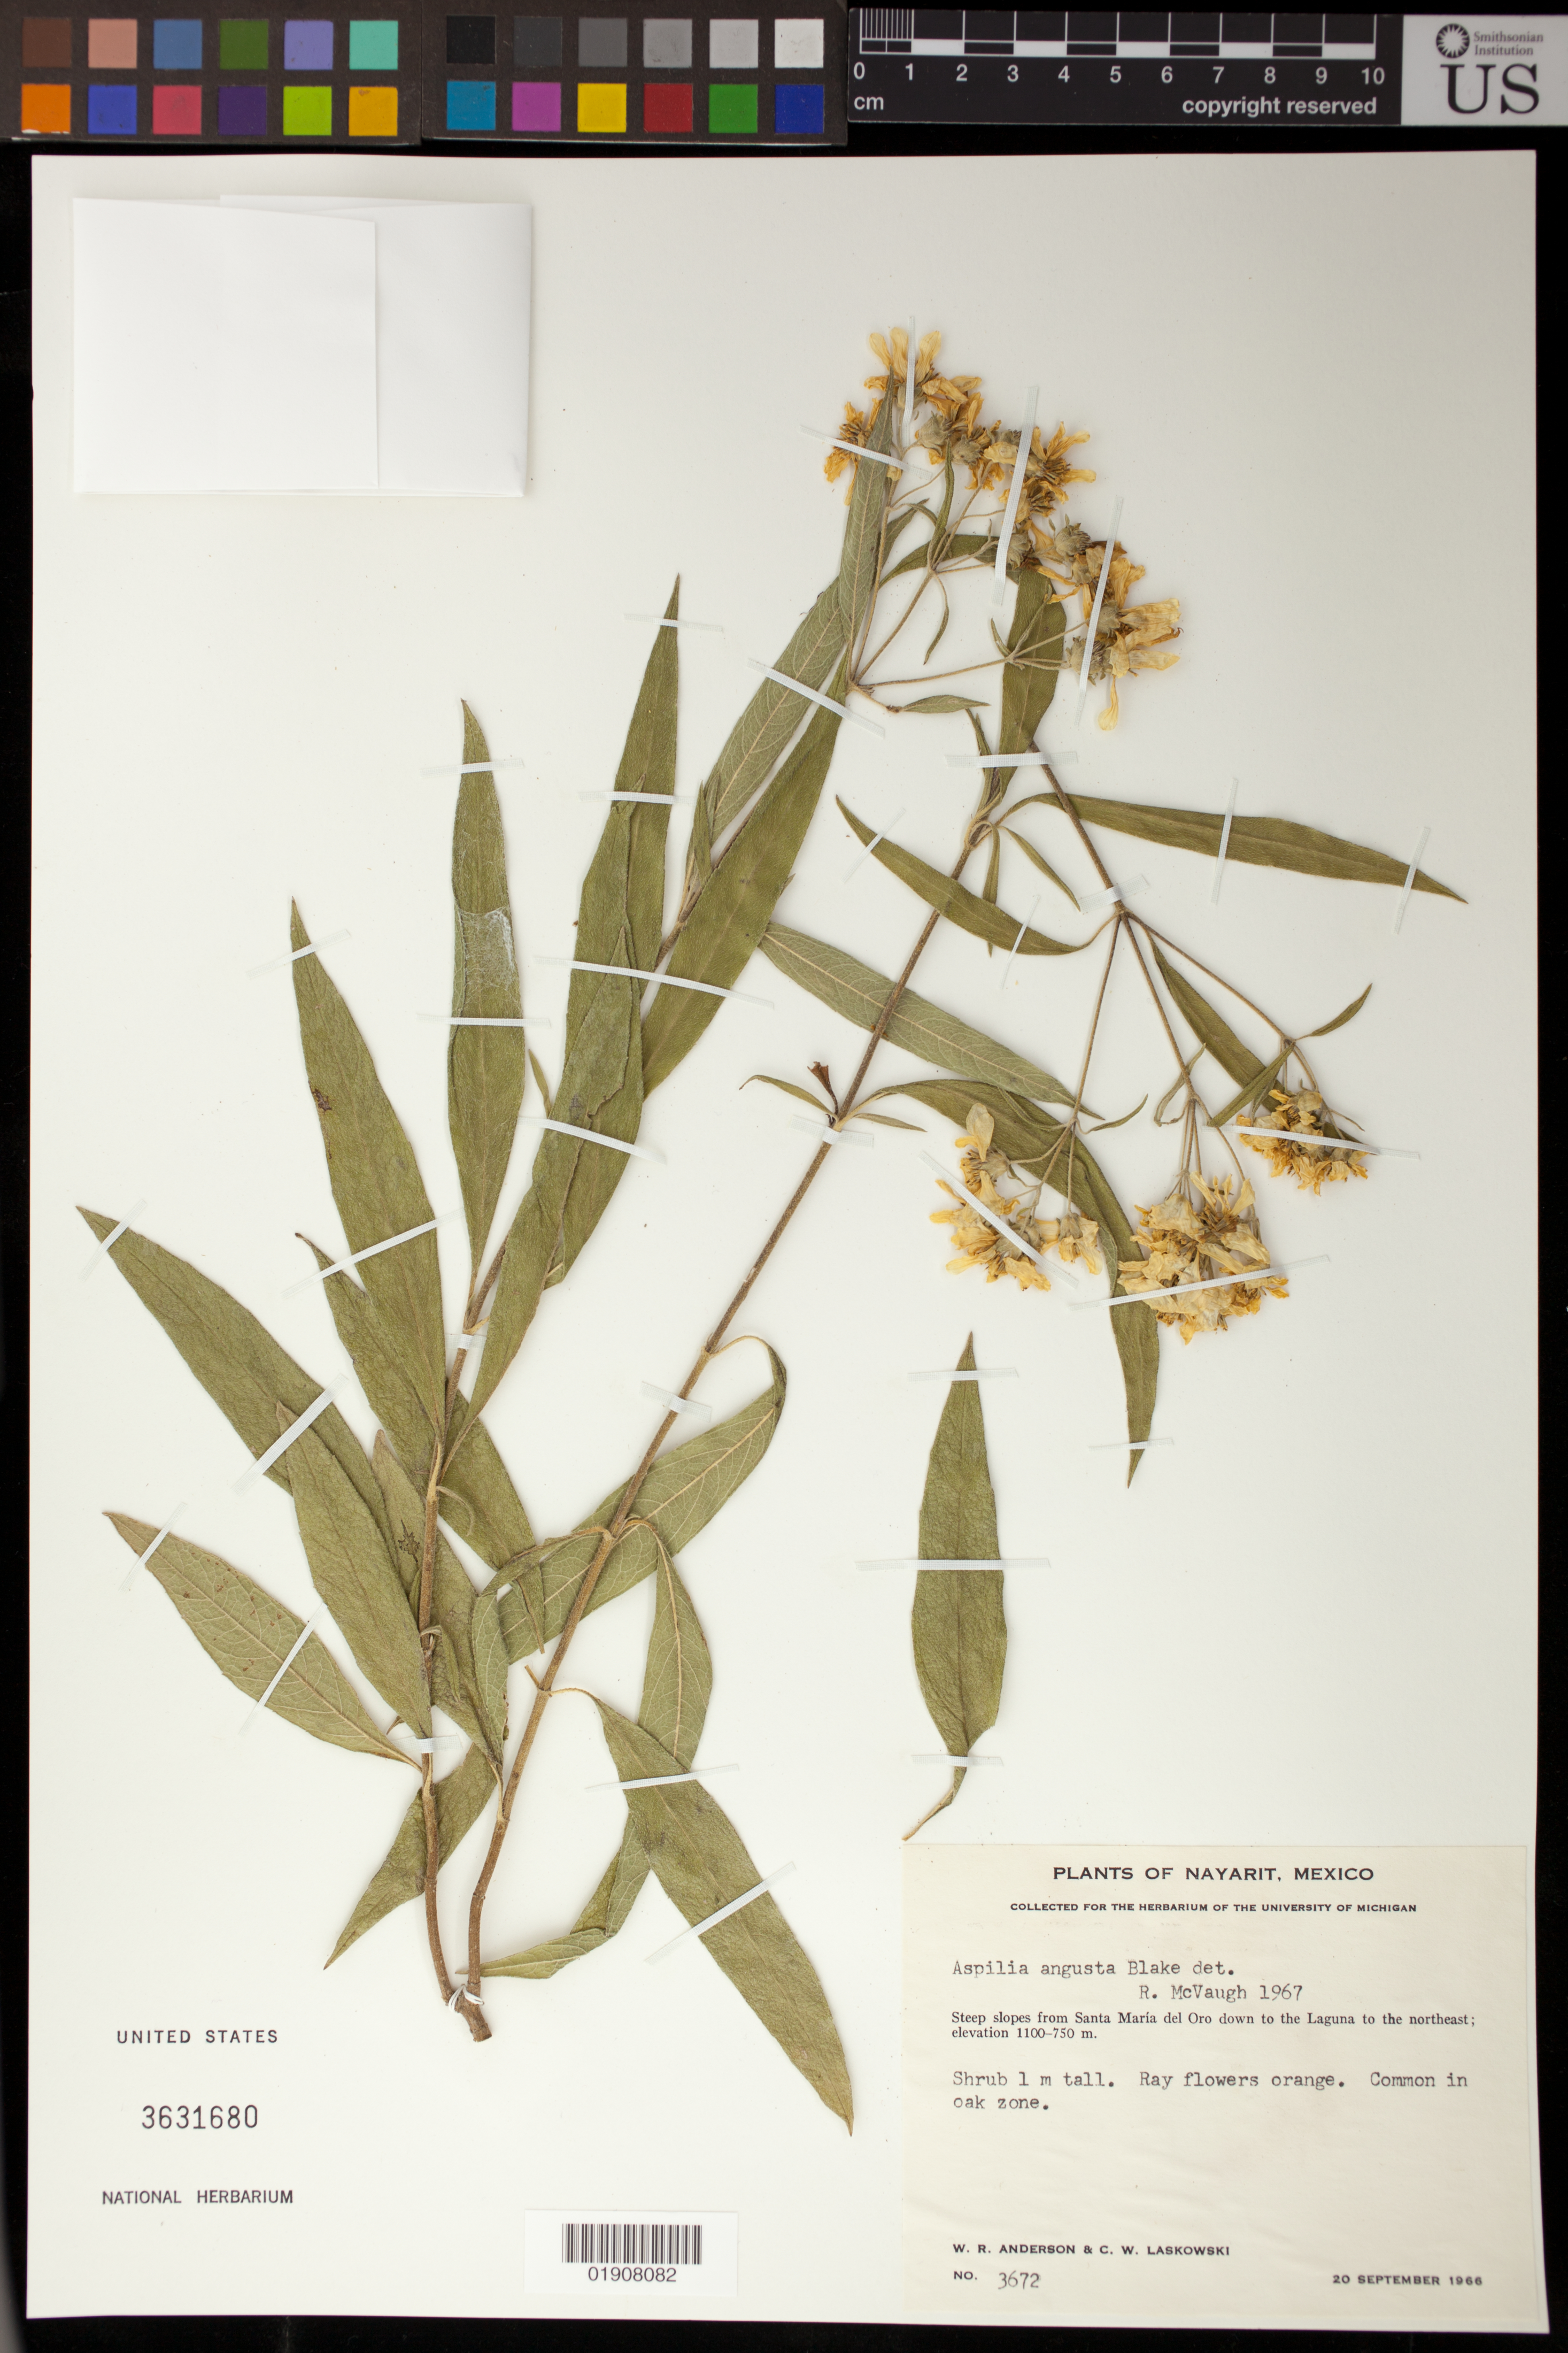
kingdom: Plantae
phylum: Tracheophyta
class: Magnoliopsida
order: Asterales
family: Asteraceae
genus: Aspilia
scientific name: Aspilia angusta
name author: S.F. Blake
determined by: McVaugh, R.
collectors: W. Anderson & C. Laskowski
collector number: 3672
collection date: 1966-09-20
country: Mexico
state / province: Nayarit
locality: Steep slopes from Santa Maria del Oro down to the Laguna to the northeast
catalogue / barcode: US 3631680